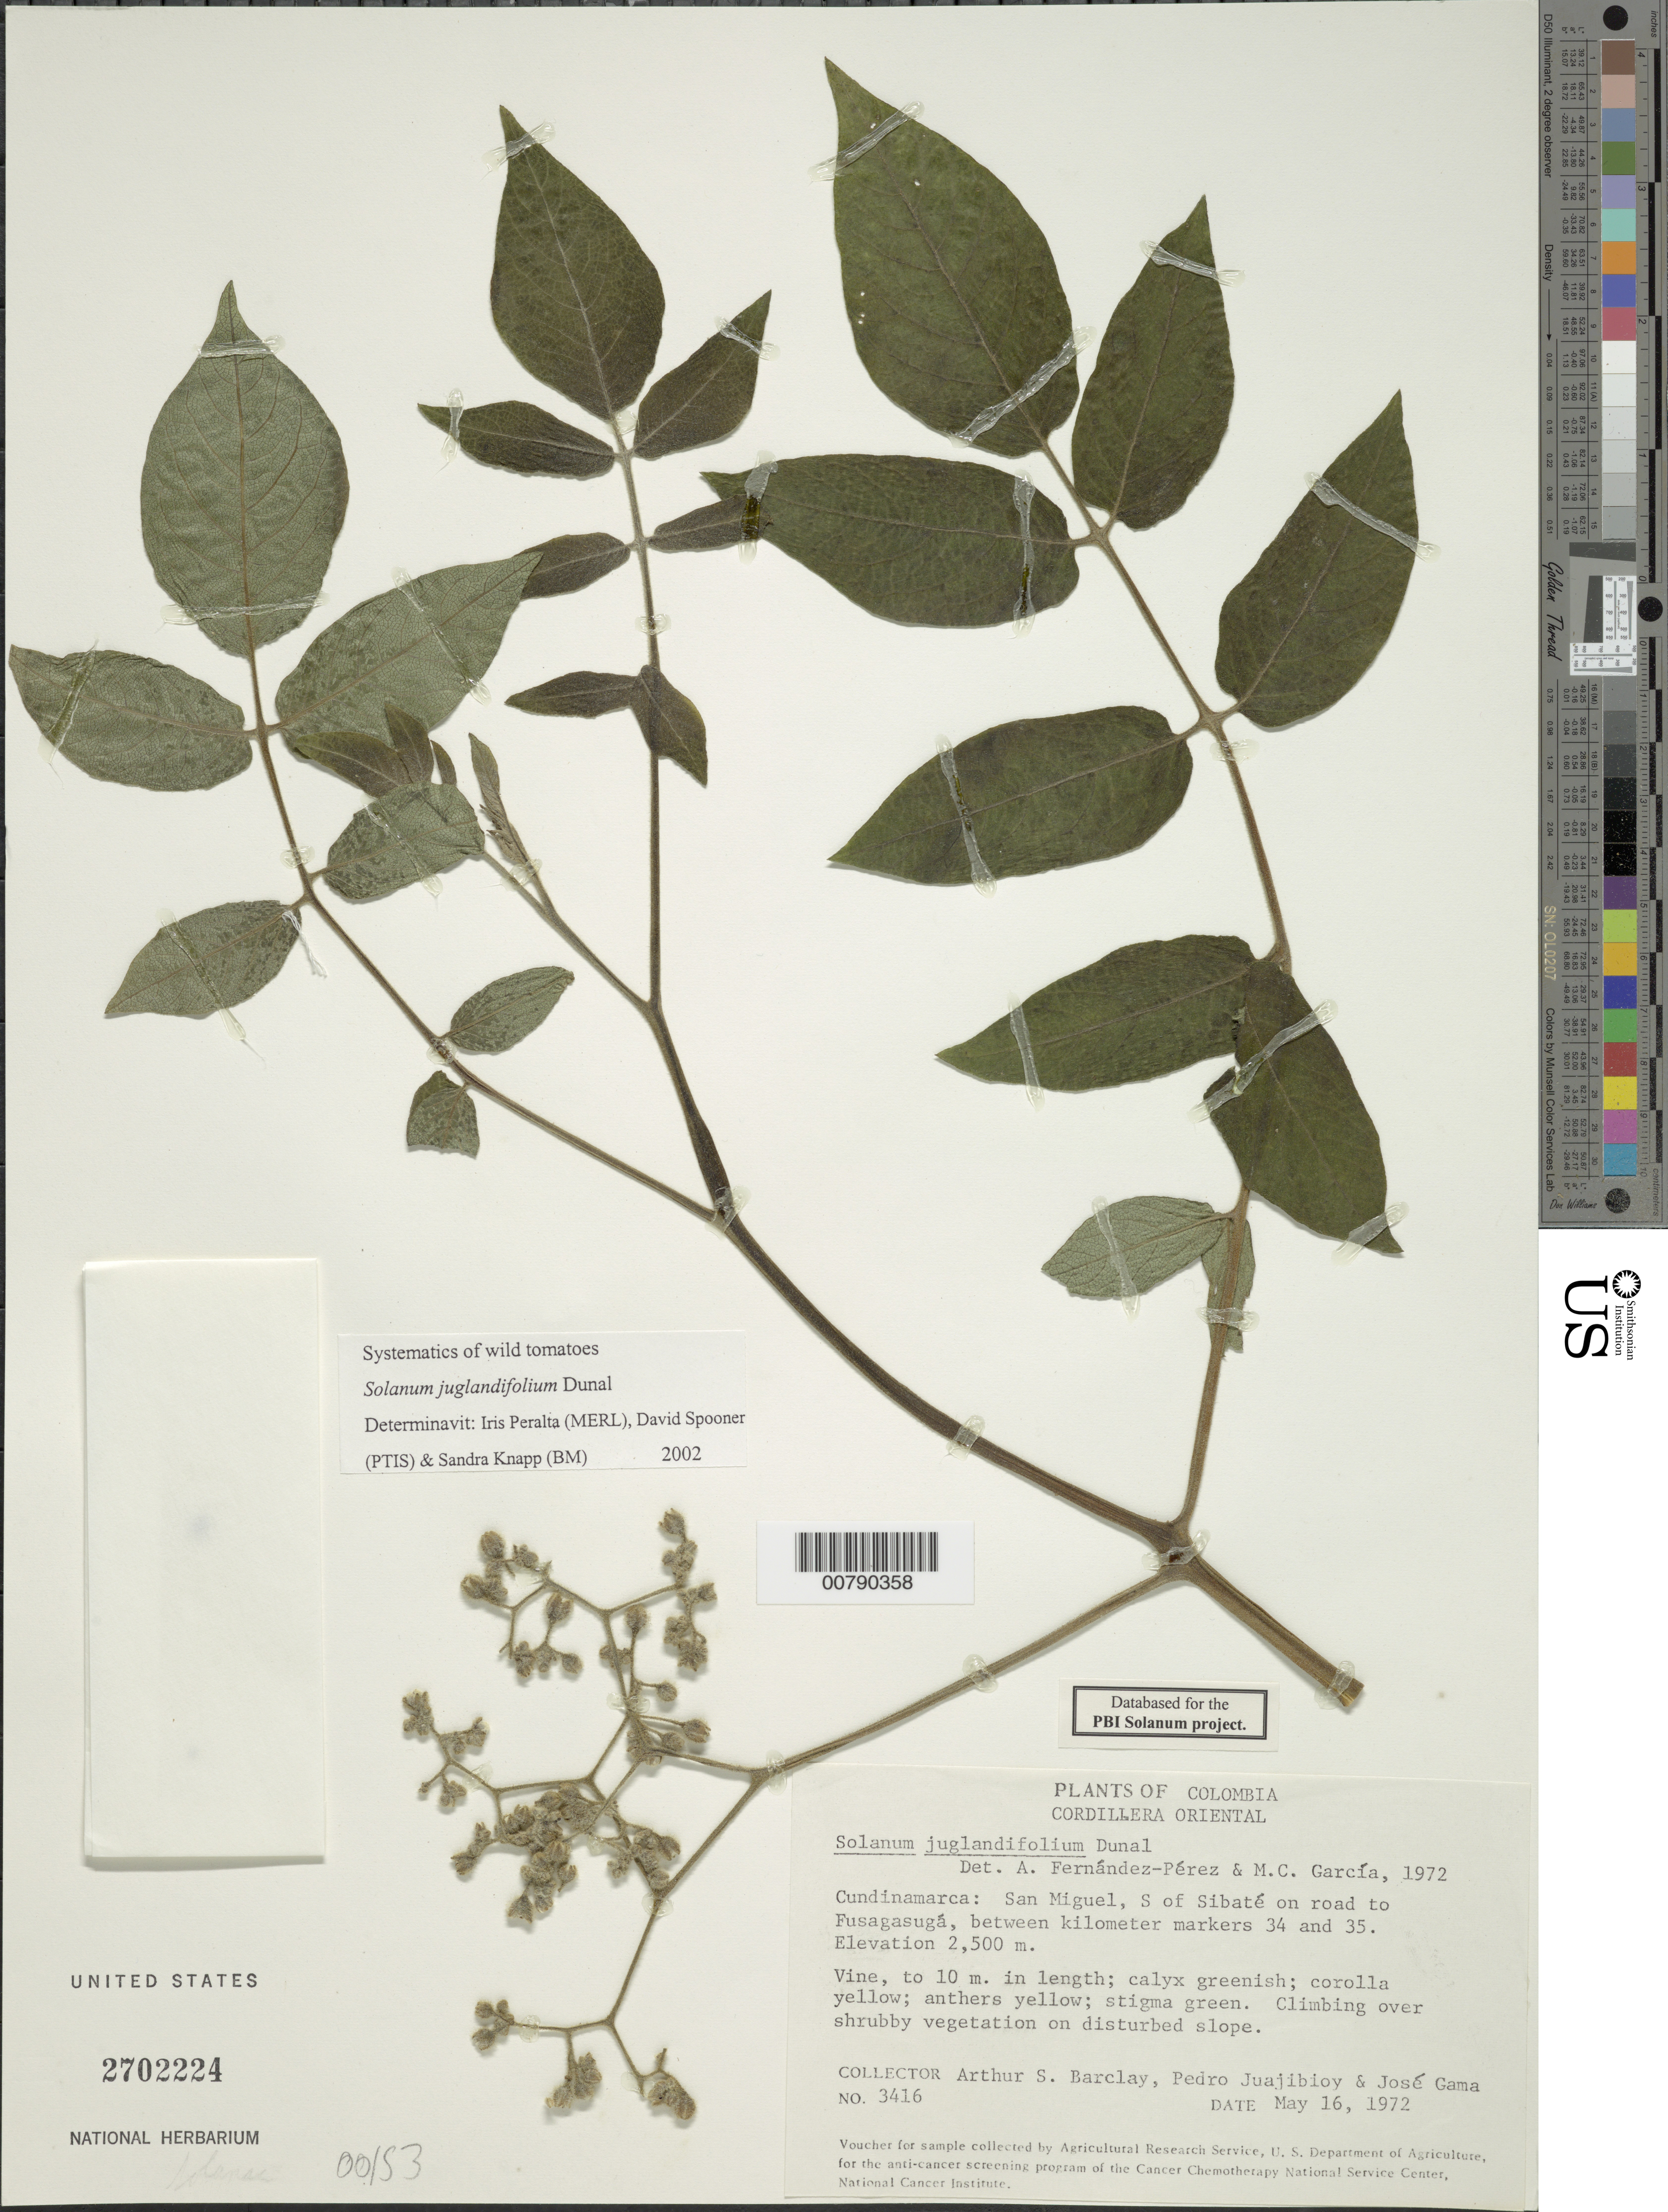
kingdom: Plantae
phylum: Tracheophyta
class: Magnoliopsida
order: Solanales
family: Solanaceae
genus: Solanum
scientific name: Solanum juglandifolium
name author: Dunal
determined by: Peralta, Iris E.; Knapp, S. D.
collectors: A. S. Barclay, P. Juajibioy & J. Gama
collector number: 3416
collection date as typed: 16 May 1972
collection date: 1972-05-16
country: Colombia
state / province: Cundinamarca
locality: San Miguel, S of Sibaté on road to Fusagasugá, between km 34 and 35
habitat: shrubby vegetation on disturbed slope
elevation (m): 2500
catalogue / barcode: US 2702224